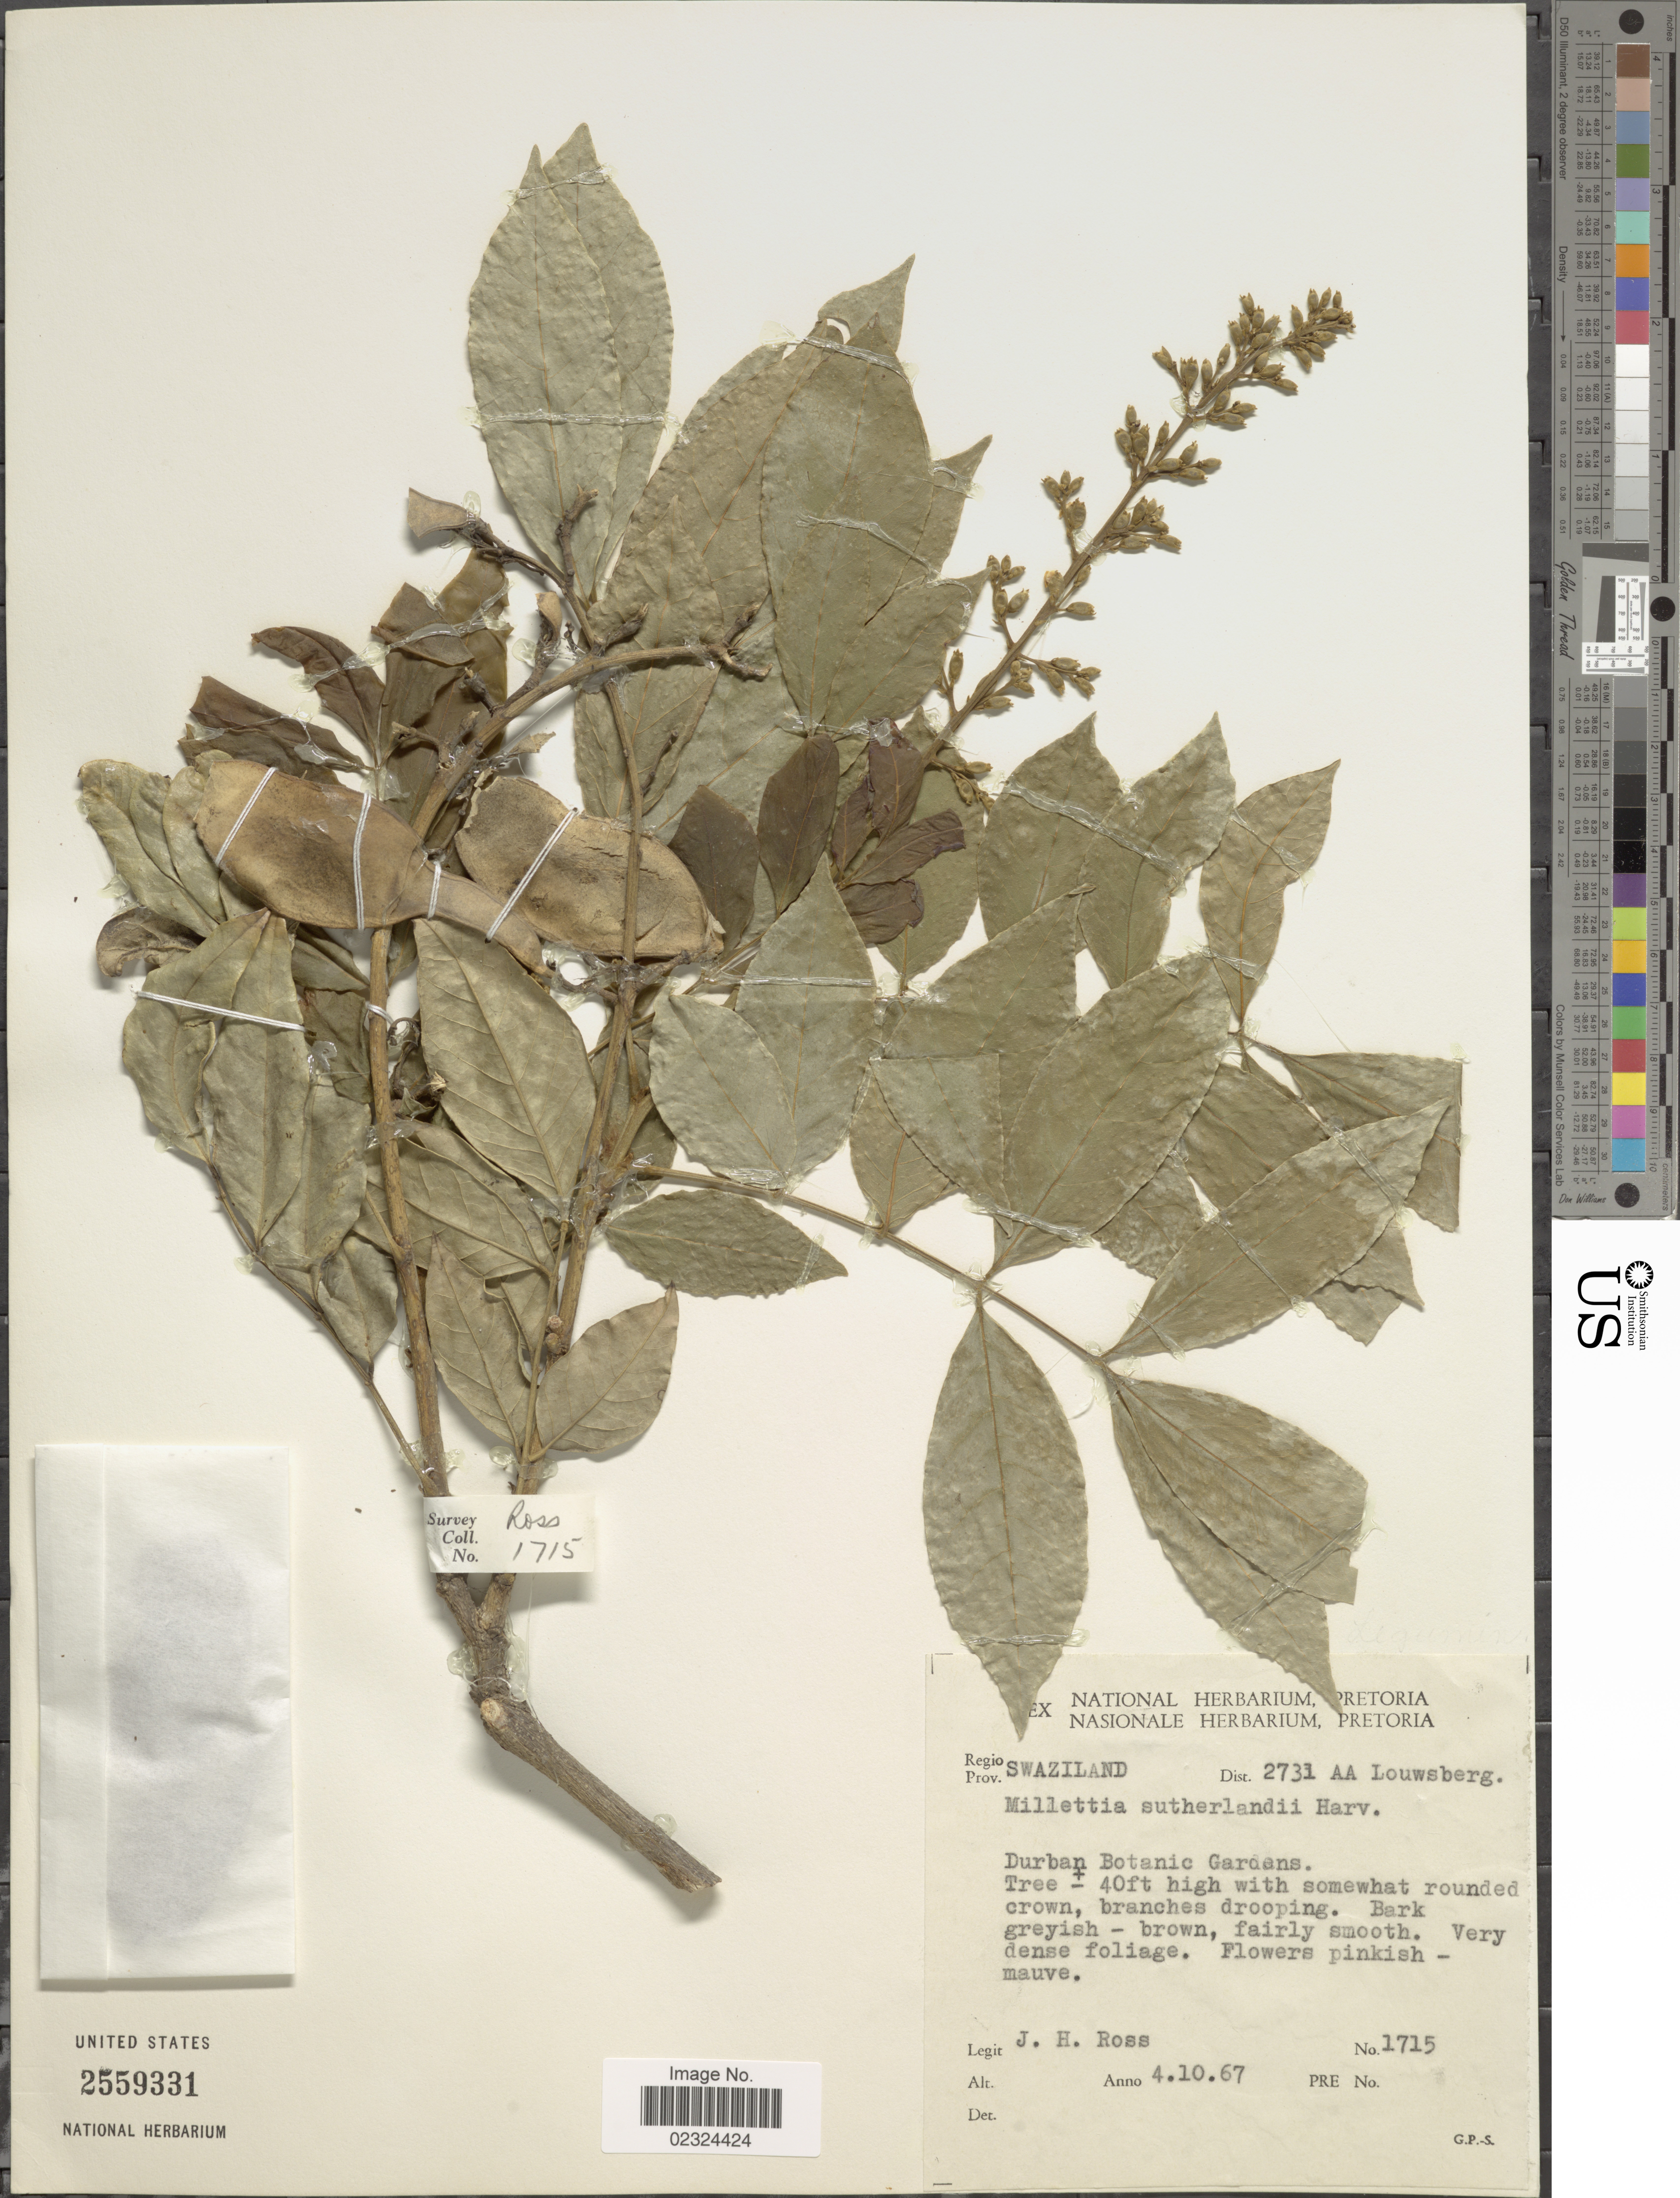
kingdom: Plantae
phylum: Tracheophyta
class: Magnoliopsida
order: Fabales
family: Fabaceae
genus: Millettia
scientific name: Millettia sutherlandii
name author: Harv.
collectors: J. Ross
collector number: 1715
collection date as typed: Transcribed d/m/y: 4/10/67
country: Eswatini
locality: Dist. 2731 AA Louwsberg. Durban Botanic Gardens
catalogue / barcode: US 2559331